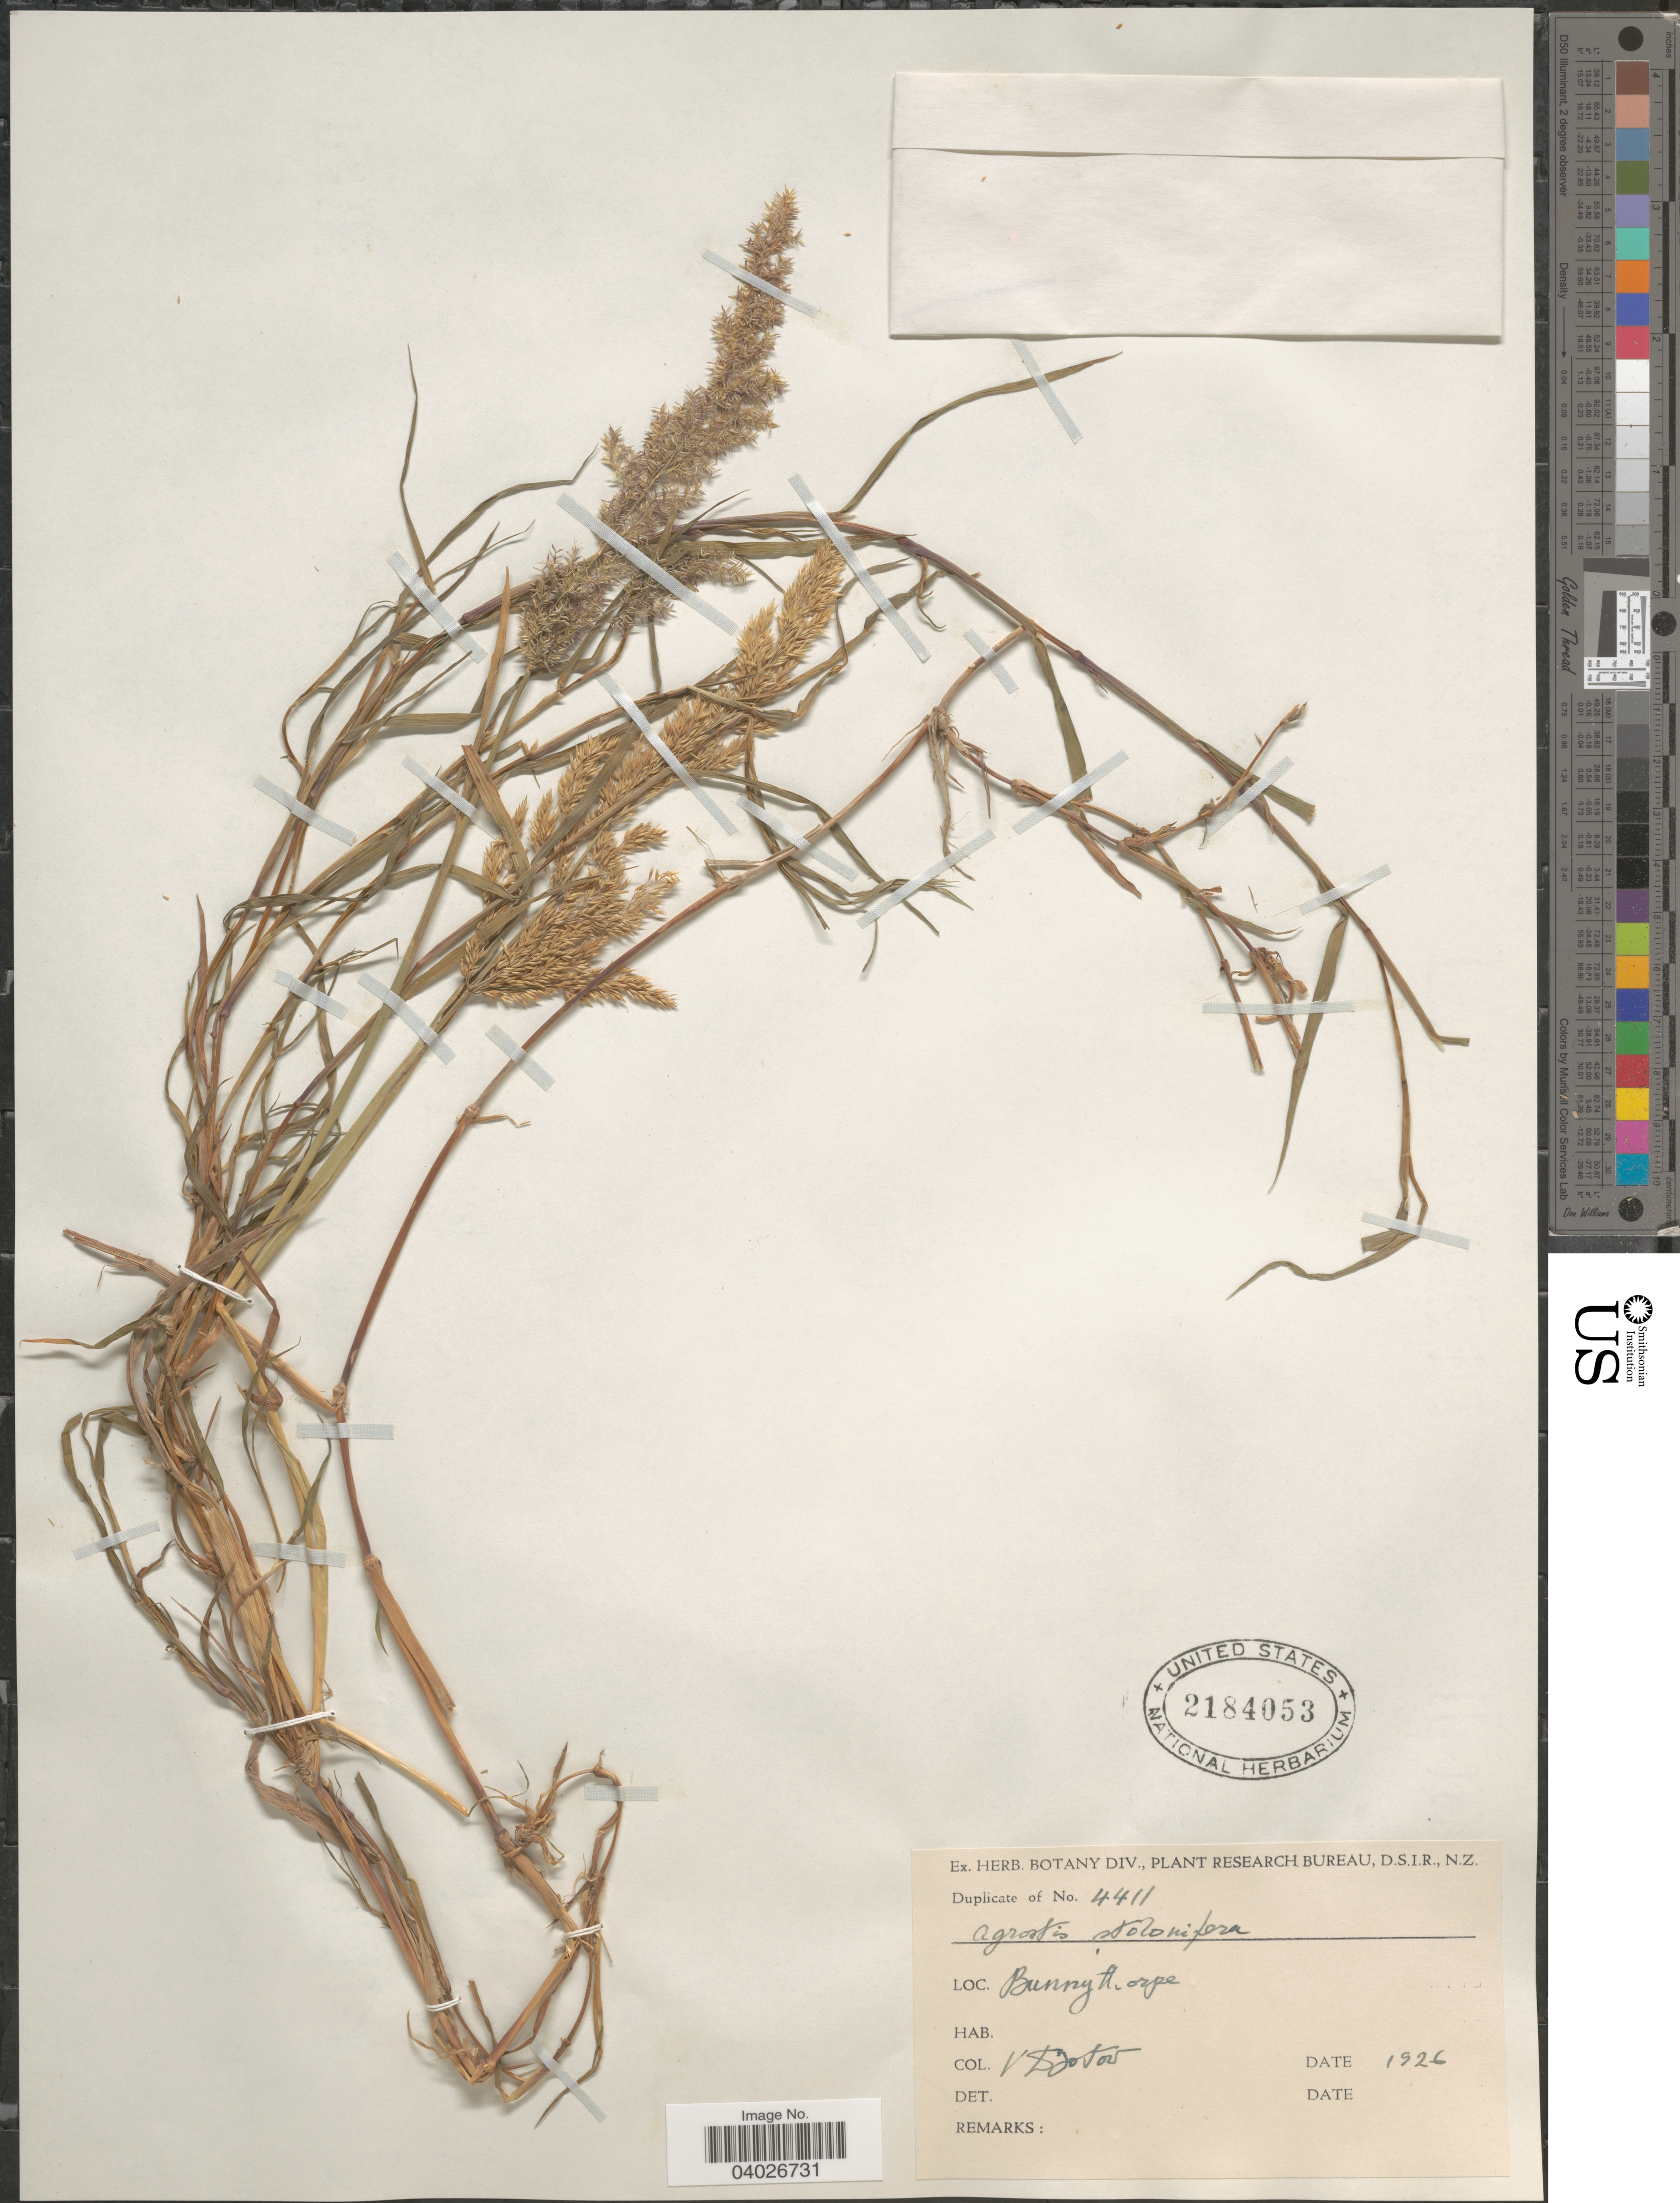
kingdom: Plantae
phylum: Tracheophyta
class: Liliopsida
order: Poales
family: Poaceae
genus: Agrostis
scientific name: Agrostis stolonifera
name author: L.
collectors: V. Zotov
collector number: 4411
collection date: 1926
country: New Zealand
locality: Bunnythorpe.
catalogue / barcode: US 2184053